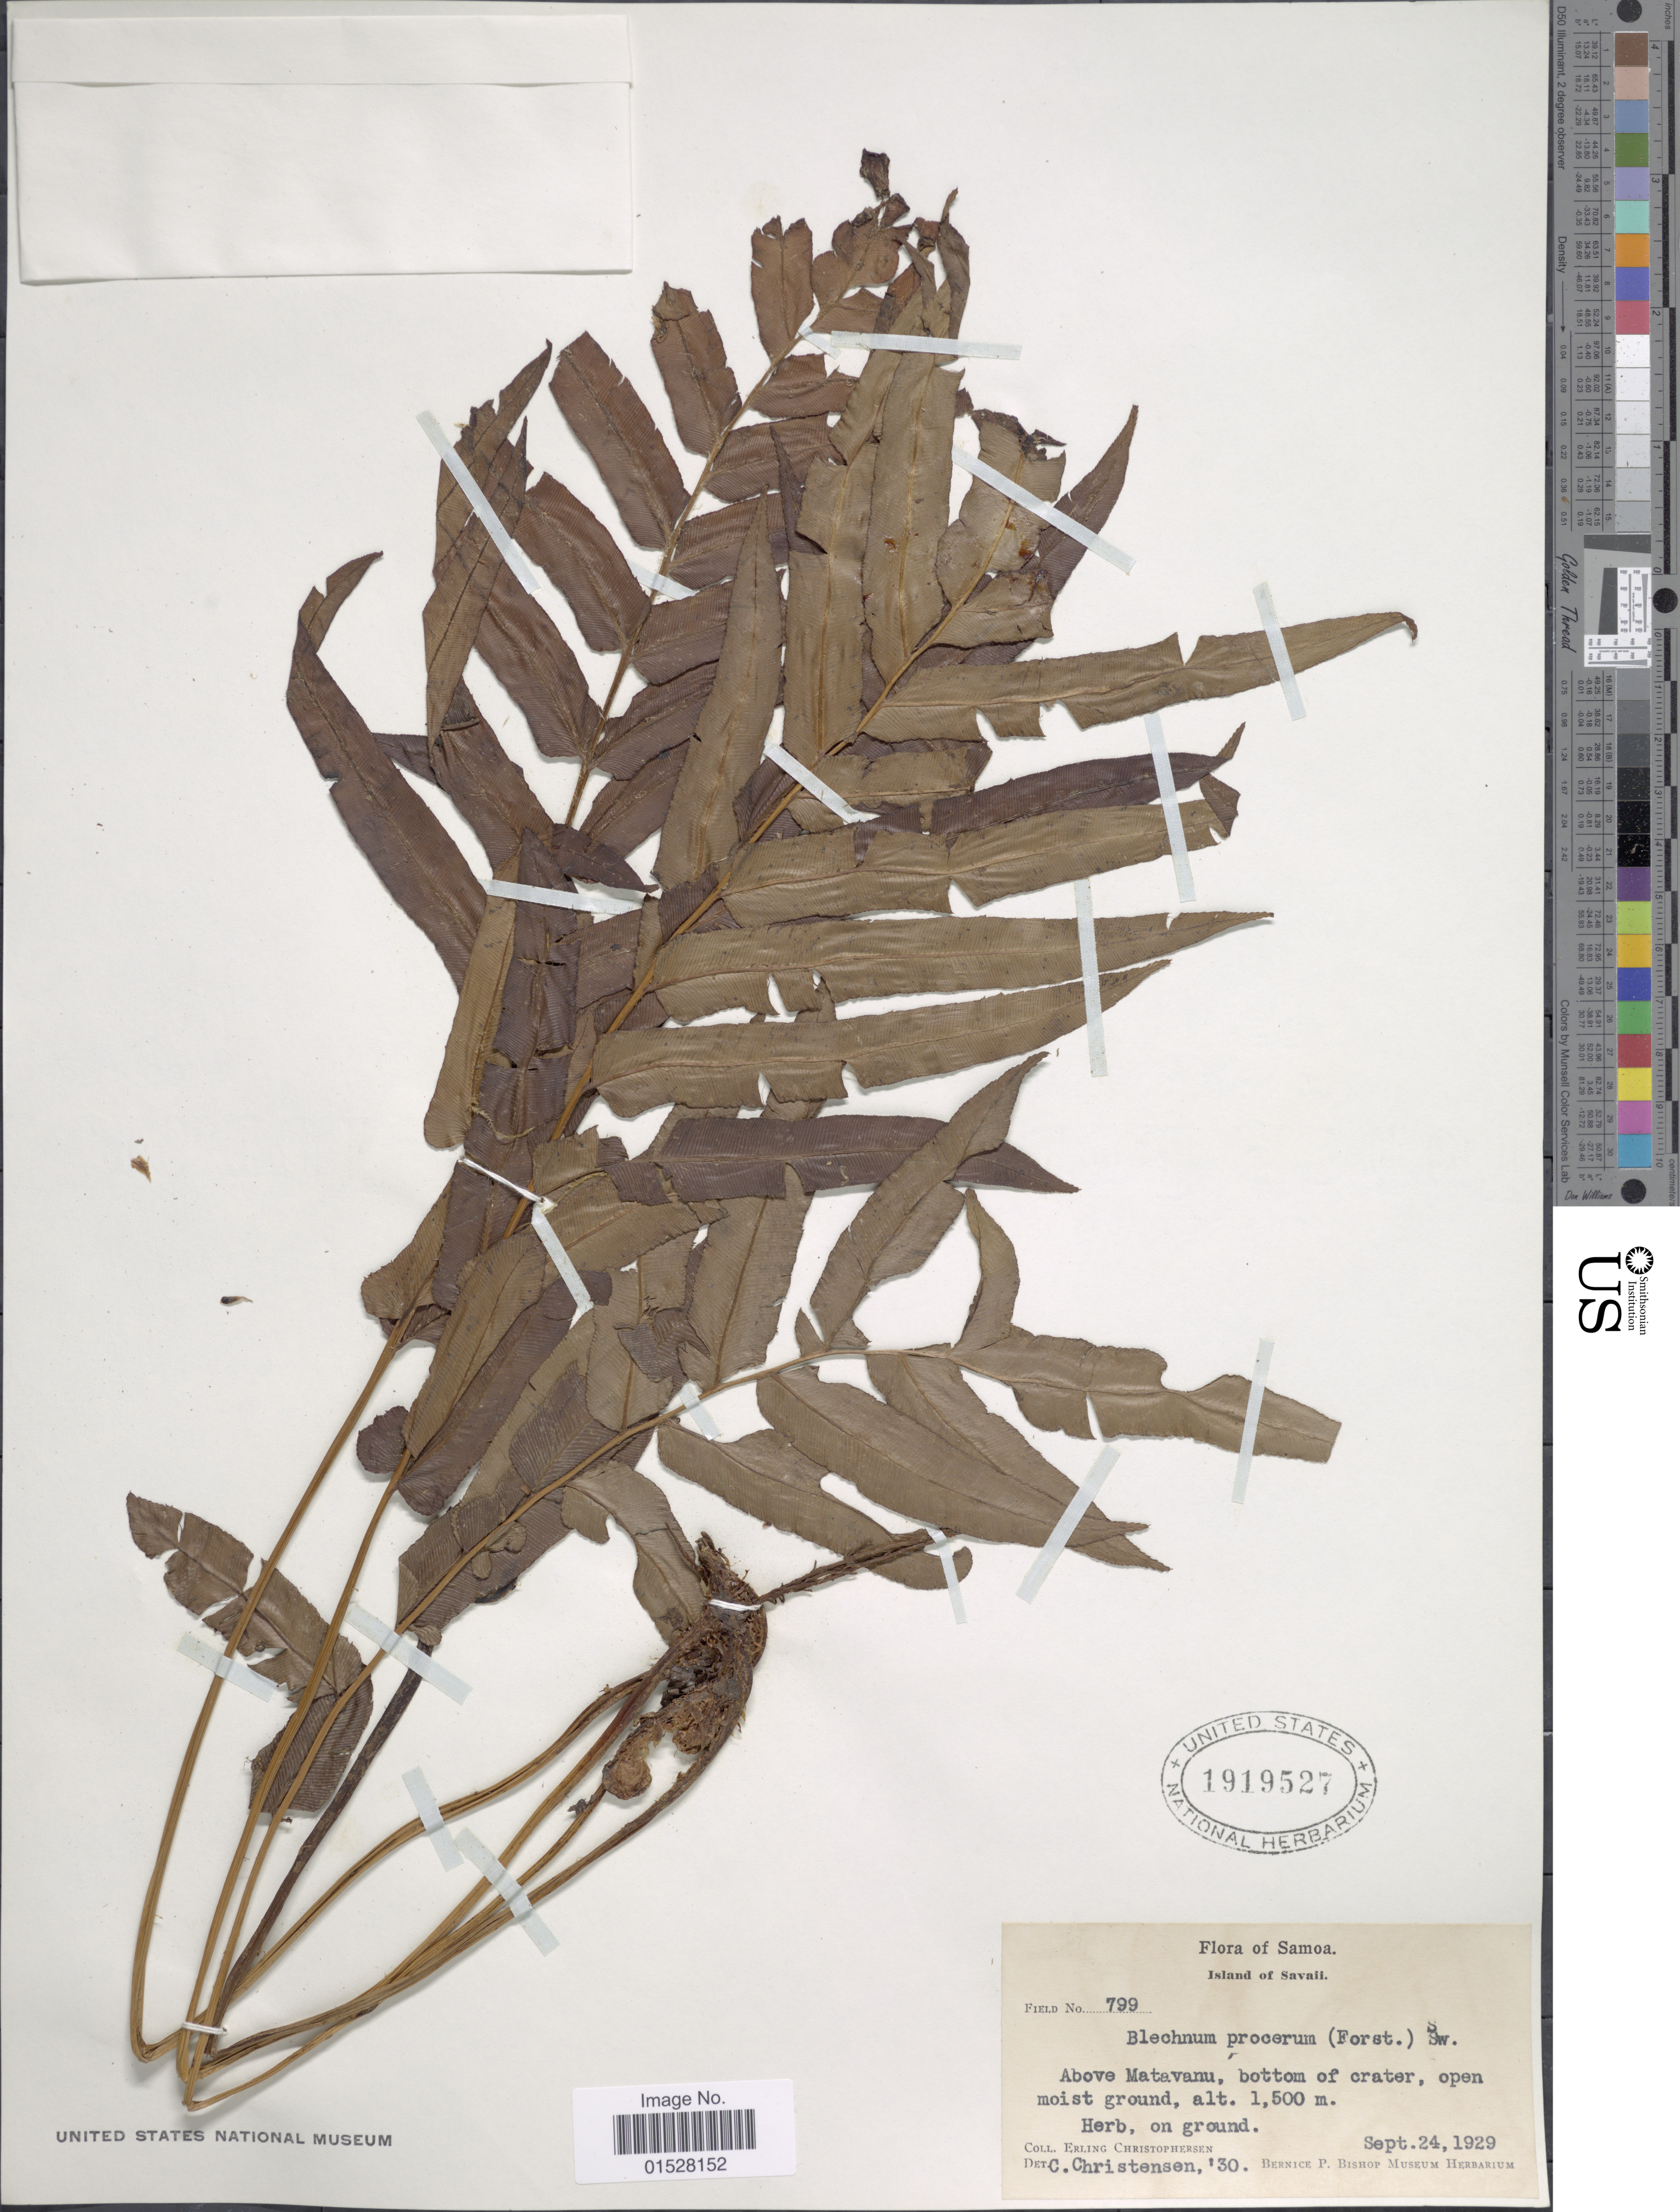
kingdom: Plantae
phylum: Tracheophyta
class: Polypodiopsida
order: Polypodiales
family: Blechnaceae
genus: Blechnum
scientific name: Blechnum procerum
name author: (F. Först.) Sw.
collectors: E. Christophersen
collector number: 799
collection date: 1929-09-24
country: Samoa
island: Savai'i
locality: Island of Savaii, above Matavanu, bottom of crater, open moist ground.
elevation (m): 1500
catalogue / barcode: US 1919527